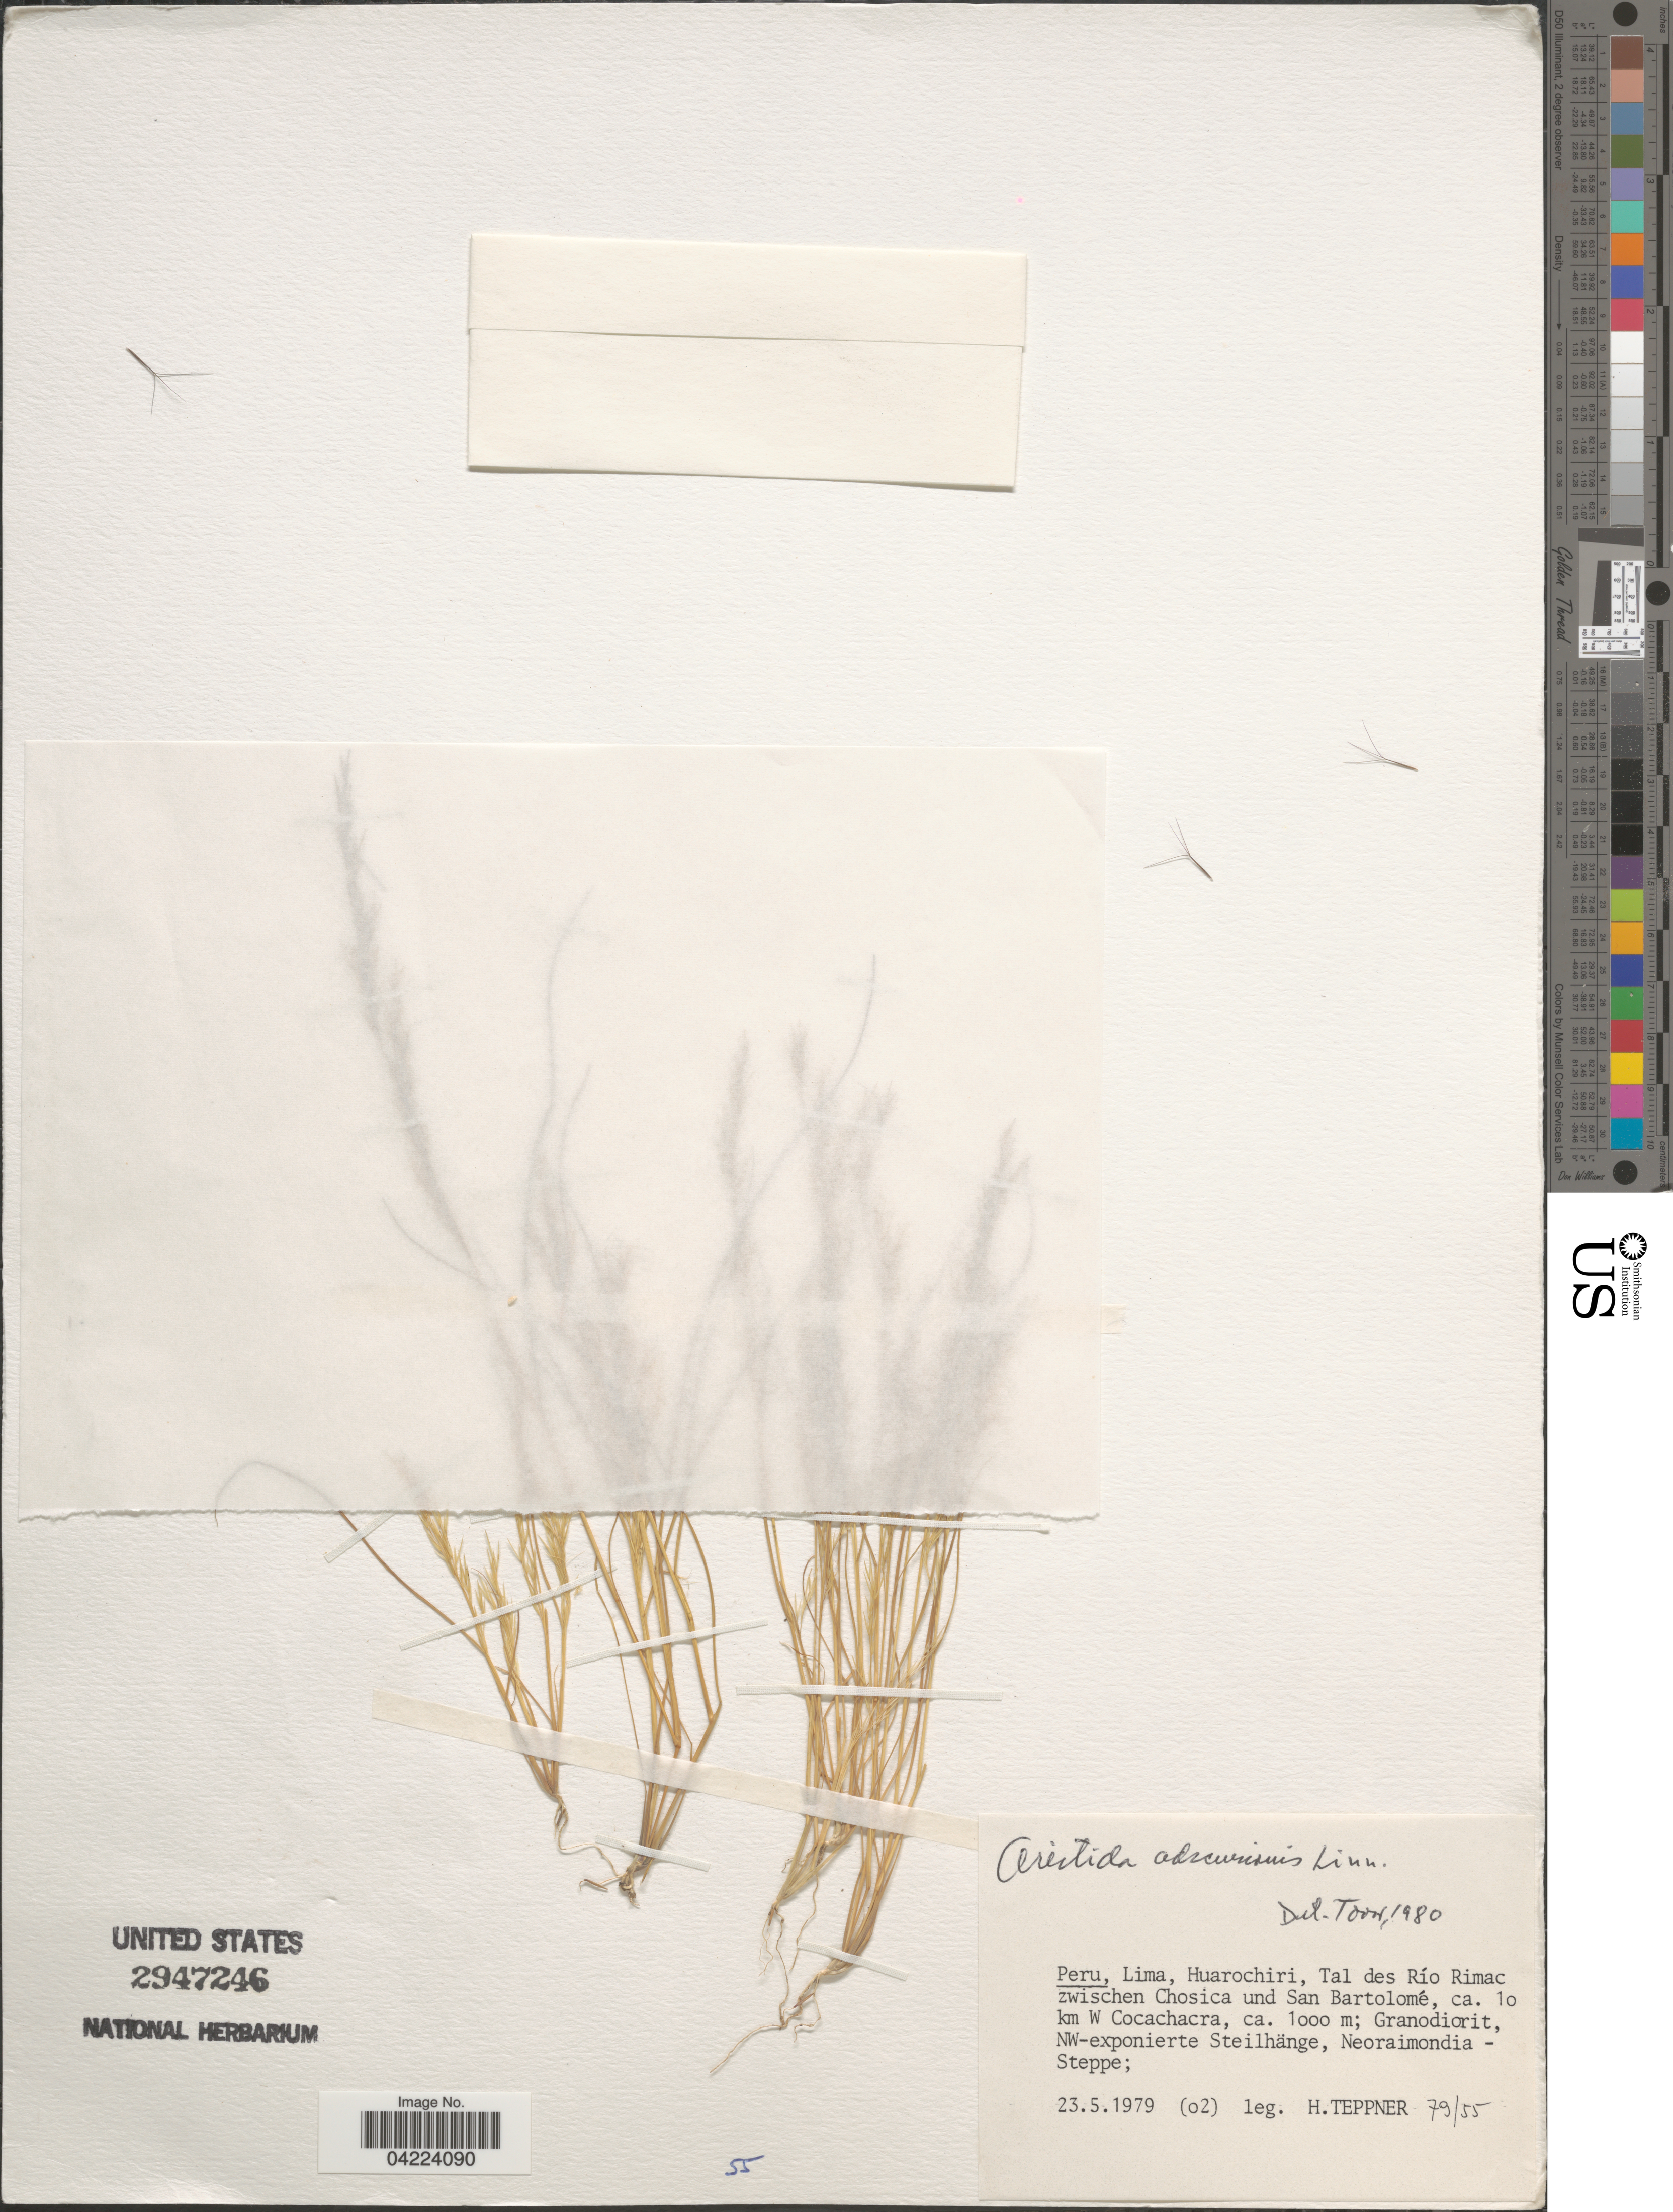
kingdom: Plantae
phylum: Tracheophyta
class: Liliopsida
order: Poales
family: Poaceae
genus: Aristida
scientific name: Aristida adscensionis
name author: L.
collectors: H. Teppner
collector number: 79/55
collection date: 1979-05-23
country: Peru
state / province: Lima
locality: Huarochiri, Tal des Río Rimac zwischen Chosica und San Bartolomé, ca. 10 km W Cocachacra. NW-exponierte [unsure placement]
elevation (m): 1000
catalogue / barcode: US 2947246